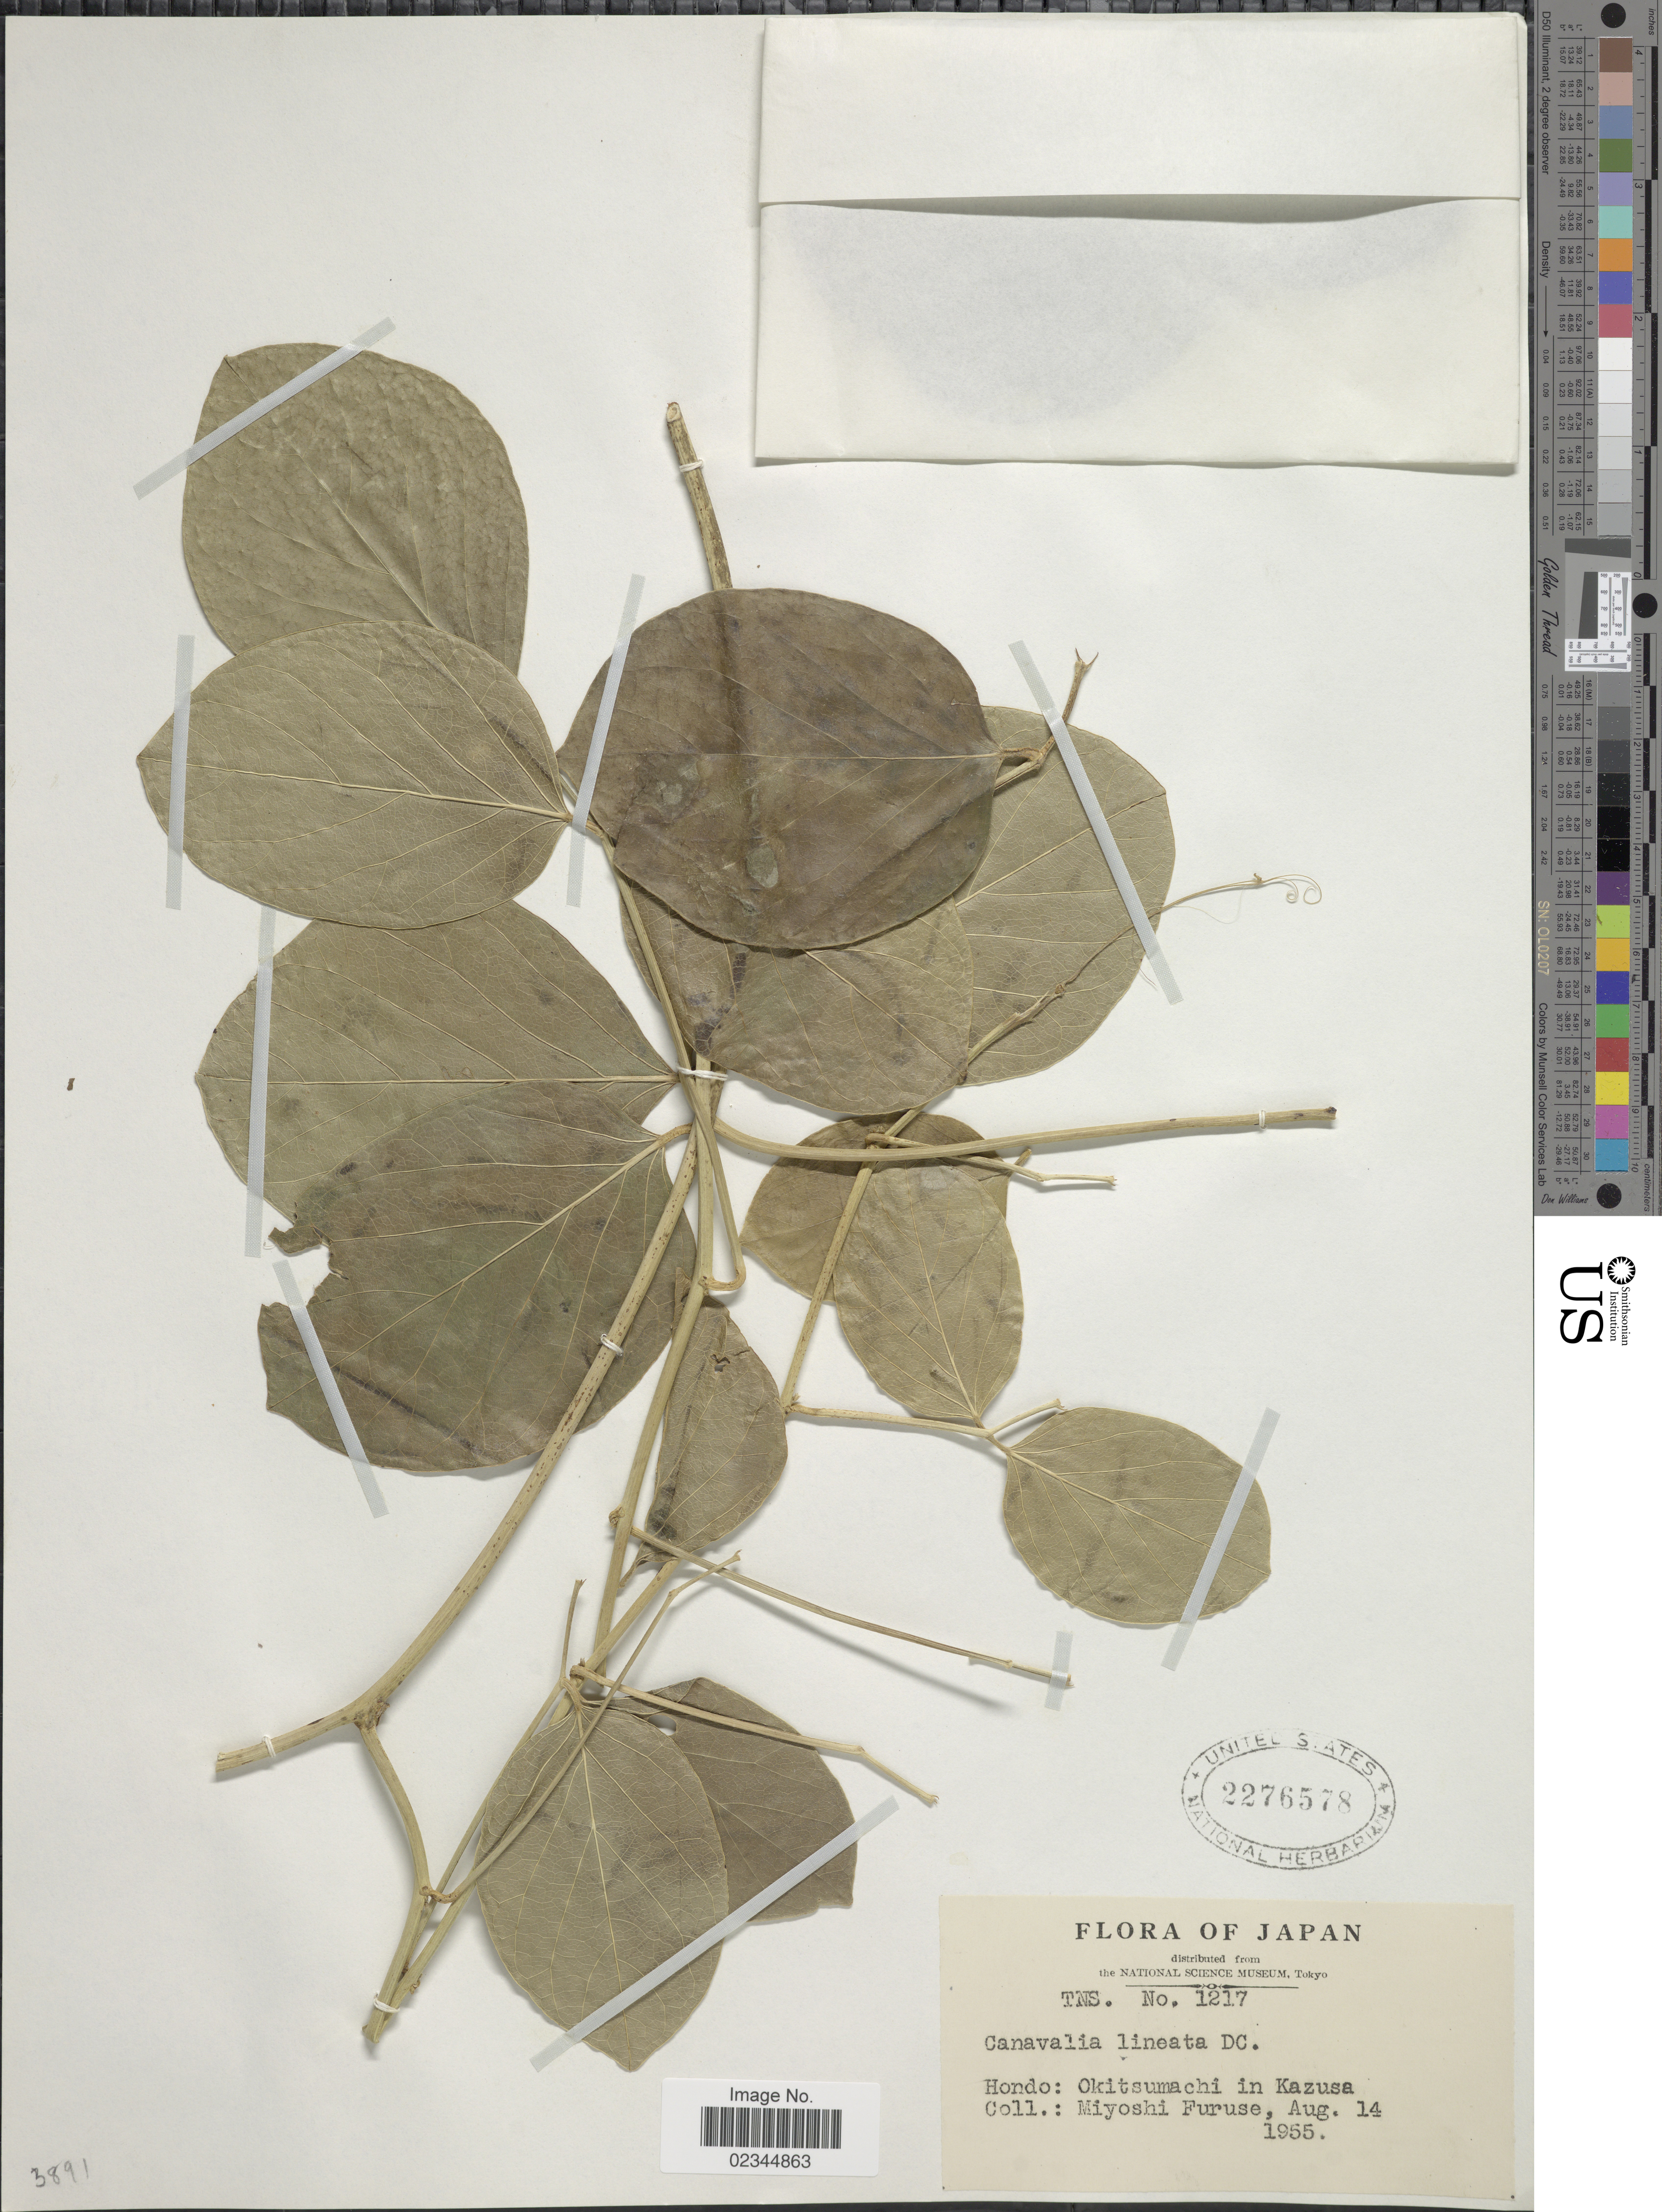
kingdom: Plantae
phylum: Tracheophyta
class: Magnoliopsida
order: Fabales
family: Fabaceae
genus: Canavalia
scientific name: Canavalia lineata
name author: (Thunb.) DC.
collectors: M. Furuse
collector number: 1217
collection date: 1955-08-14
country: Japan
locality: Hondo, Okitsumachi in Kazusa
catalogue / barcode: US 2276578